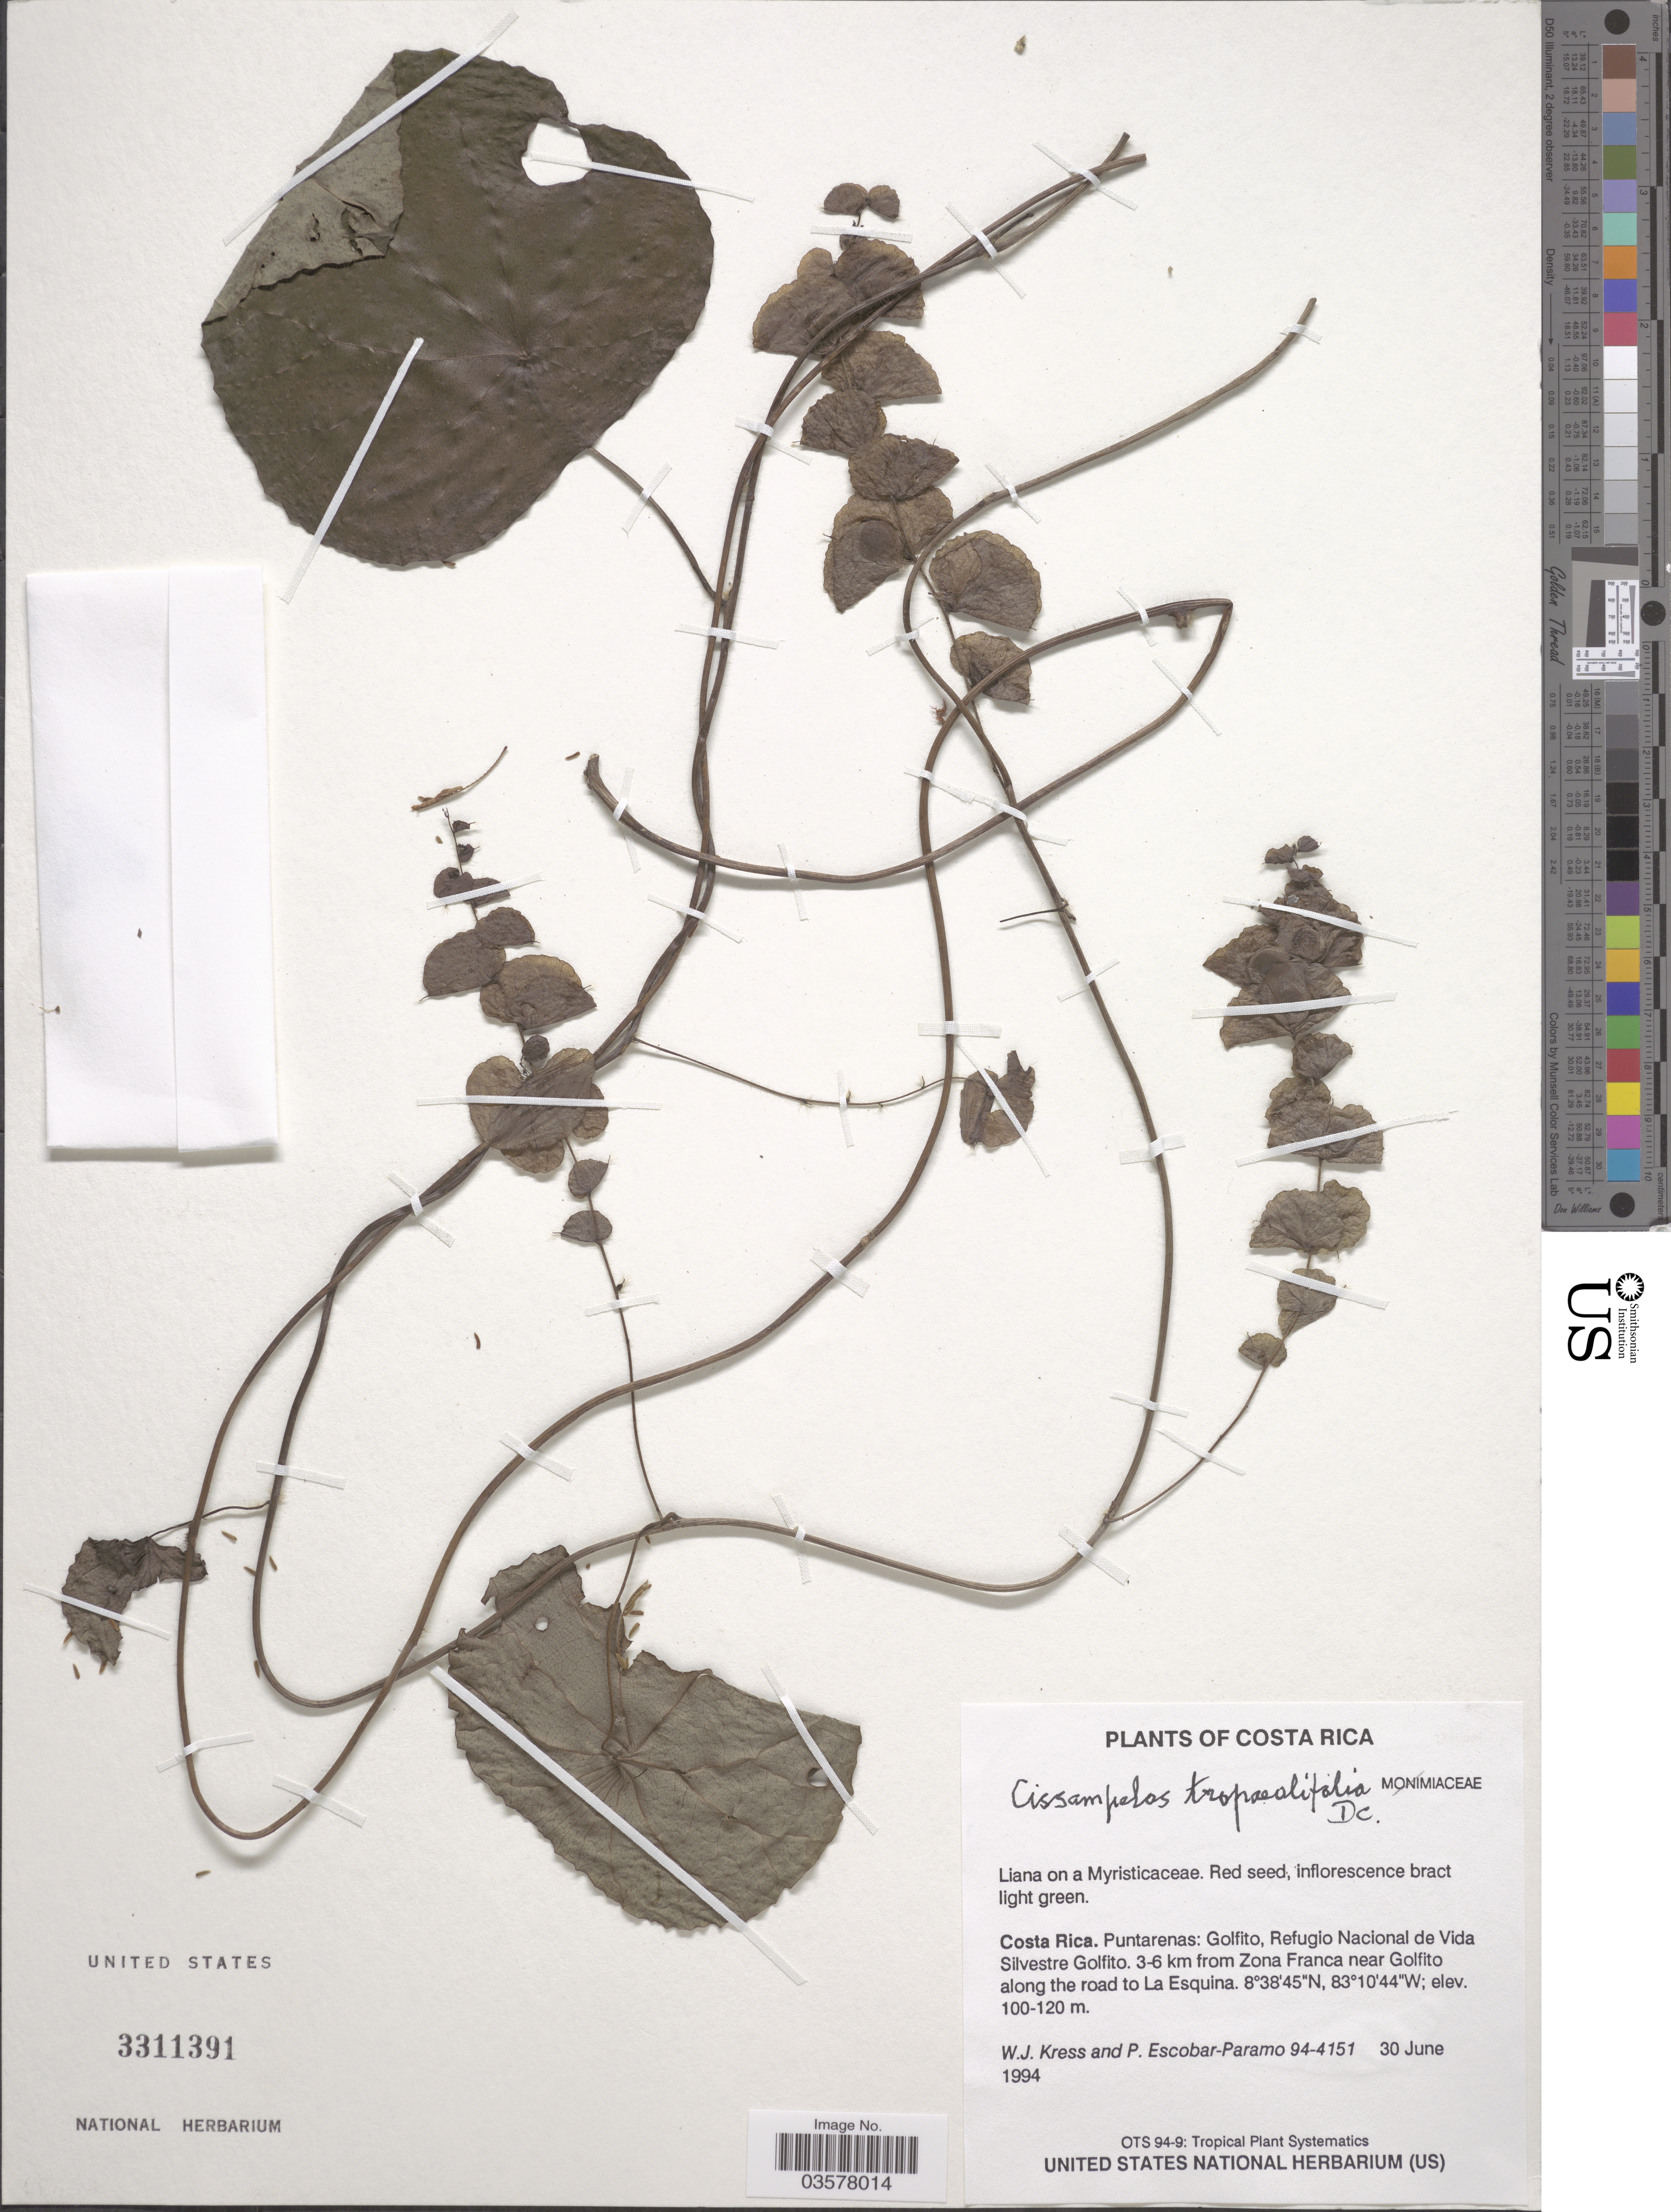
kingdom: Plantae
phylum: Tracheophyta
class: Magnoliopsida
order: Ranunculales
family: Menispermaceae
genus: Cissampelos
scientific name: Cissampelos tropaeolifolia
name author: DC.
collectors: W. J. Kress & P. Escobar-Páramo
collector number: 94-4151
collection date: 1994-06-30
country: Costa Rica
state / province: Puntarenas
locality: Golfito, Refugio Nacional de Vida Silvestre Golfito. 3-6 km from Zona Franca near Golfito along the road to La Esquina.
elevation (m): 100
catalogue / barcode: US 3311391